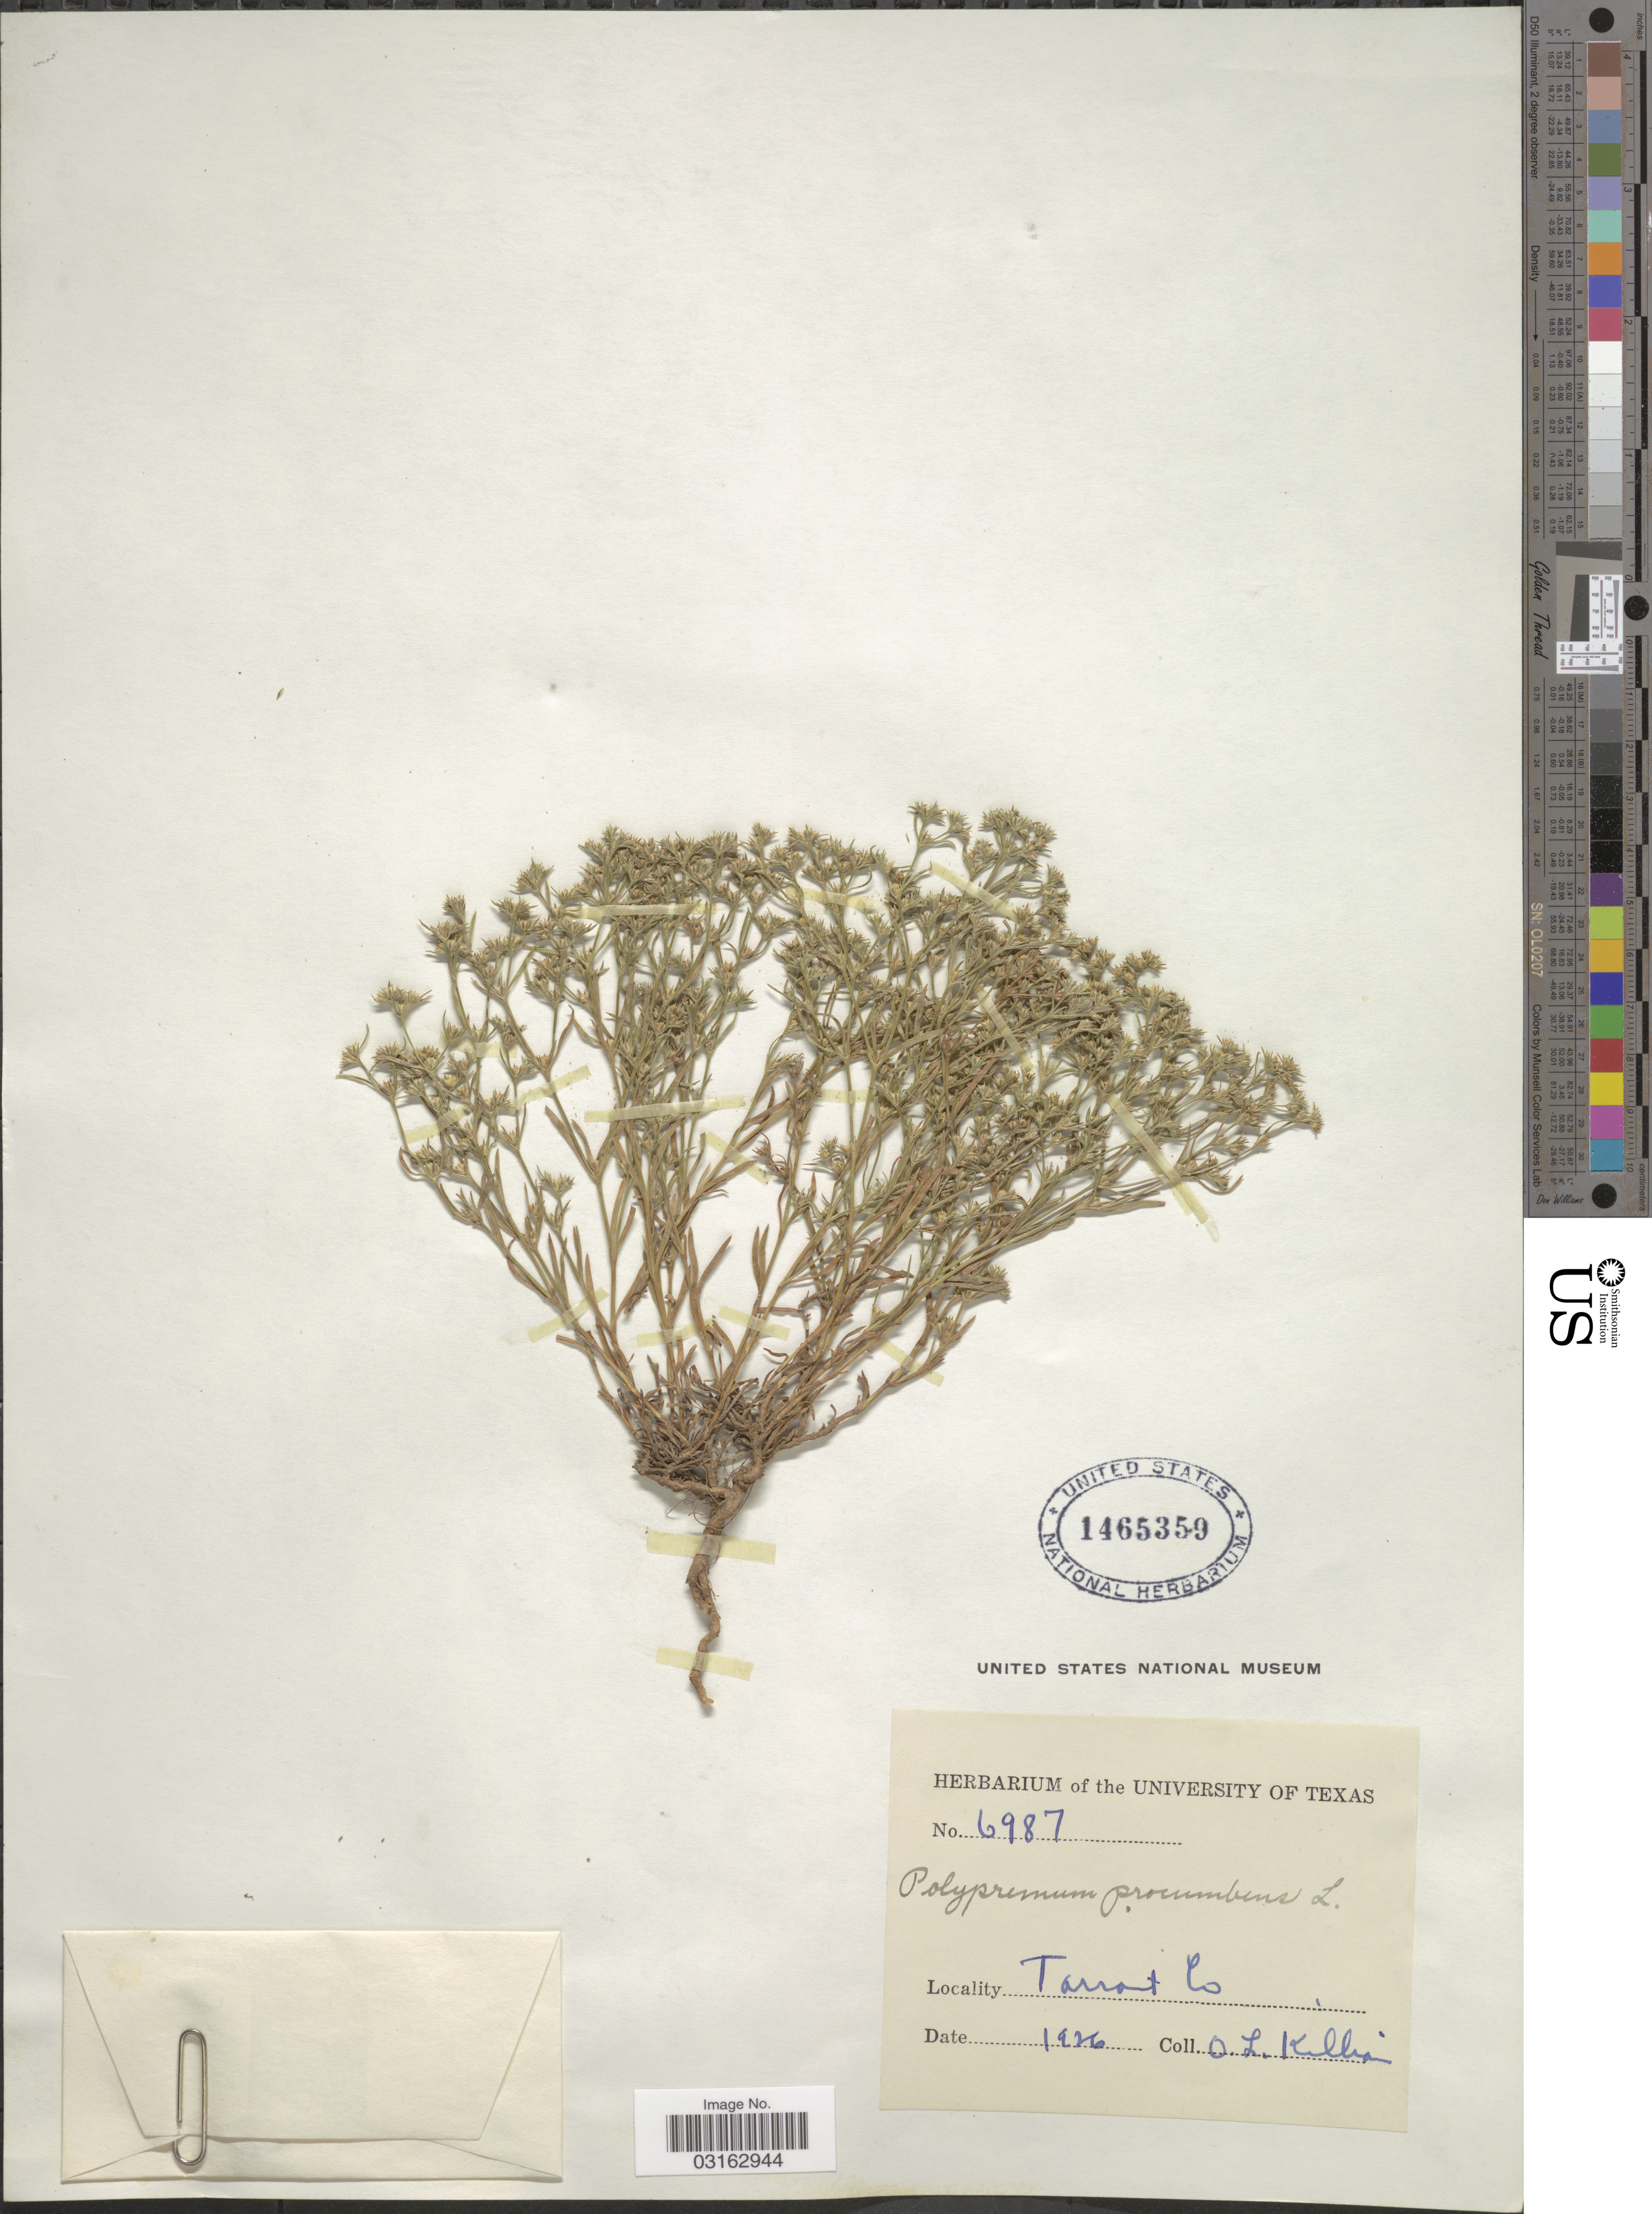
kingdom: Plantae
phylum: Tracheophyta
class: Magnoliopsida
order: Lamiales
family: Tetrachondraceae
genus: Polypremum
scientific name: Polypremum procumbens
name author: L.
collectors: O. Killian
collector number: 6987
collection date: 1926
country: United States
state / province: Texas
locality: Tarrant Co.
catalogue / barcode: US 1465359